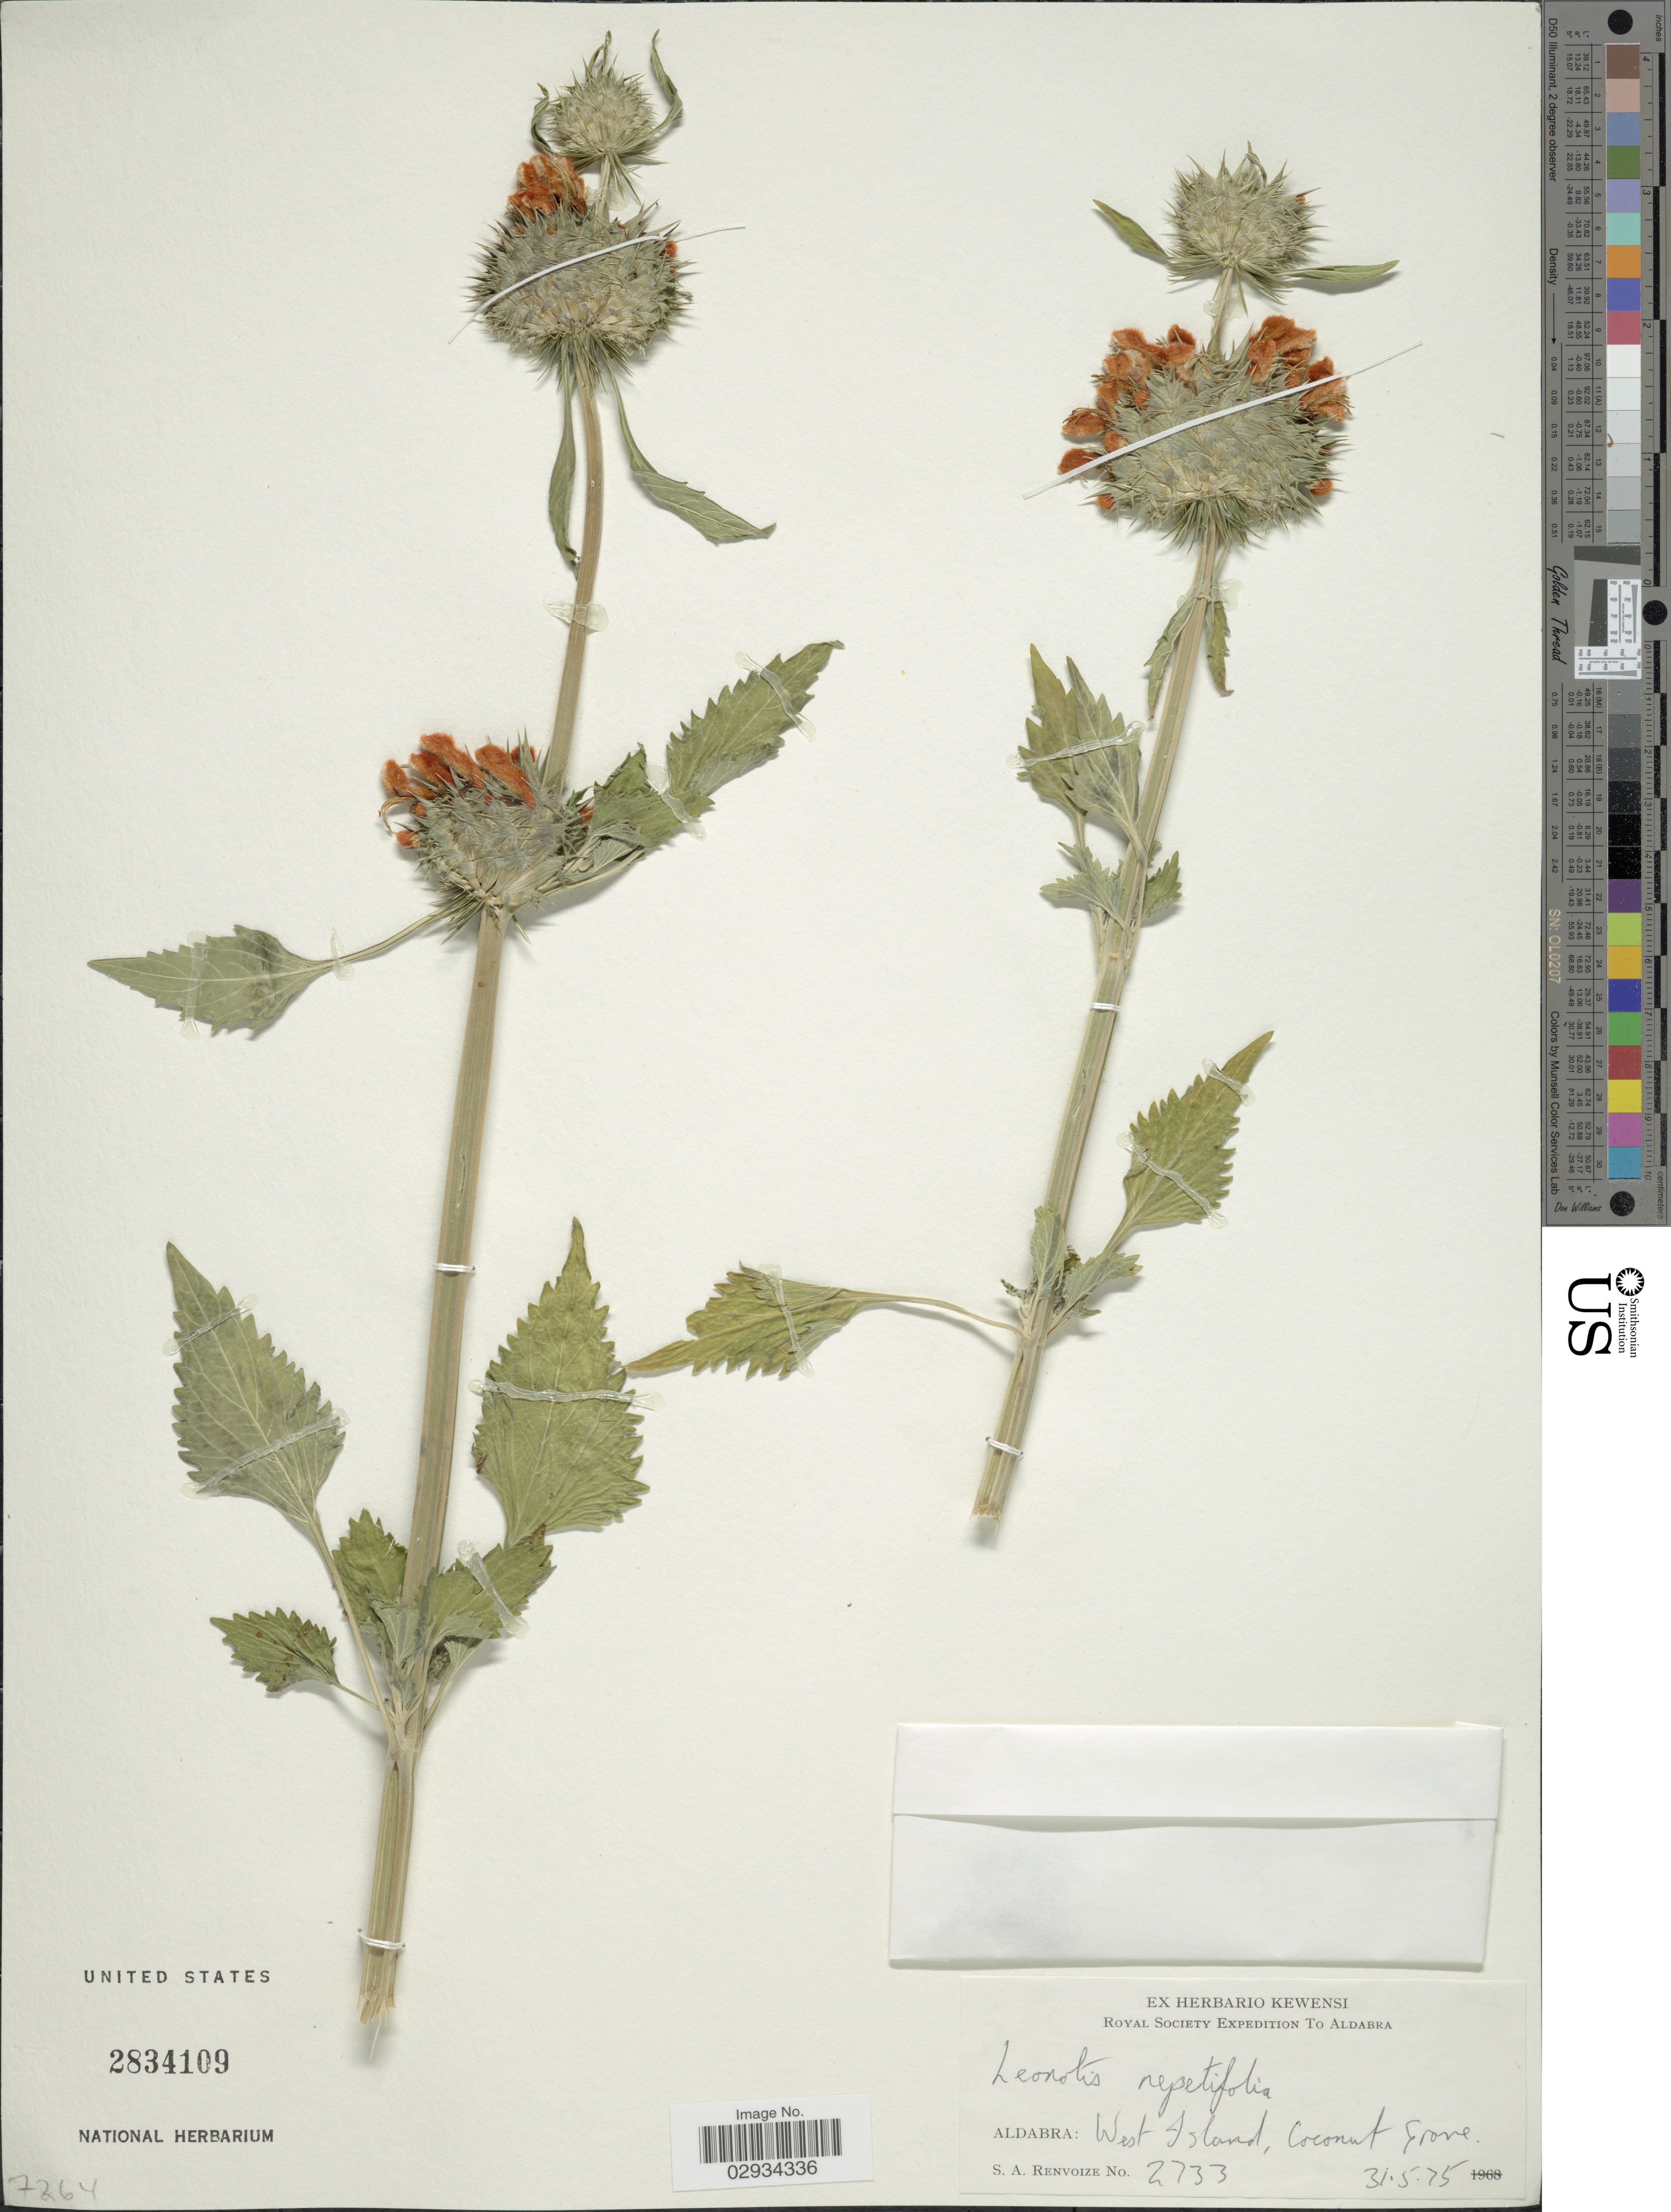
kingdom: Plantae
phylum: Tracheophyta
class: Magnoliopsida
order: Lamiales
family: Lamiaceae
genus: Leonotis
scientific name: Leonotis nepetifolia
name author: (L.) R. Br.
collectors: S. A. Renvoize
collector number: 2733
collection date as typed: Transcribed d/m/y: 31/5/75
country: Seychelles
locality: Aldabra: West Island, Coconut Grove.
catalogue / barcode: US 2834109